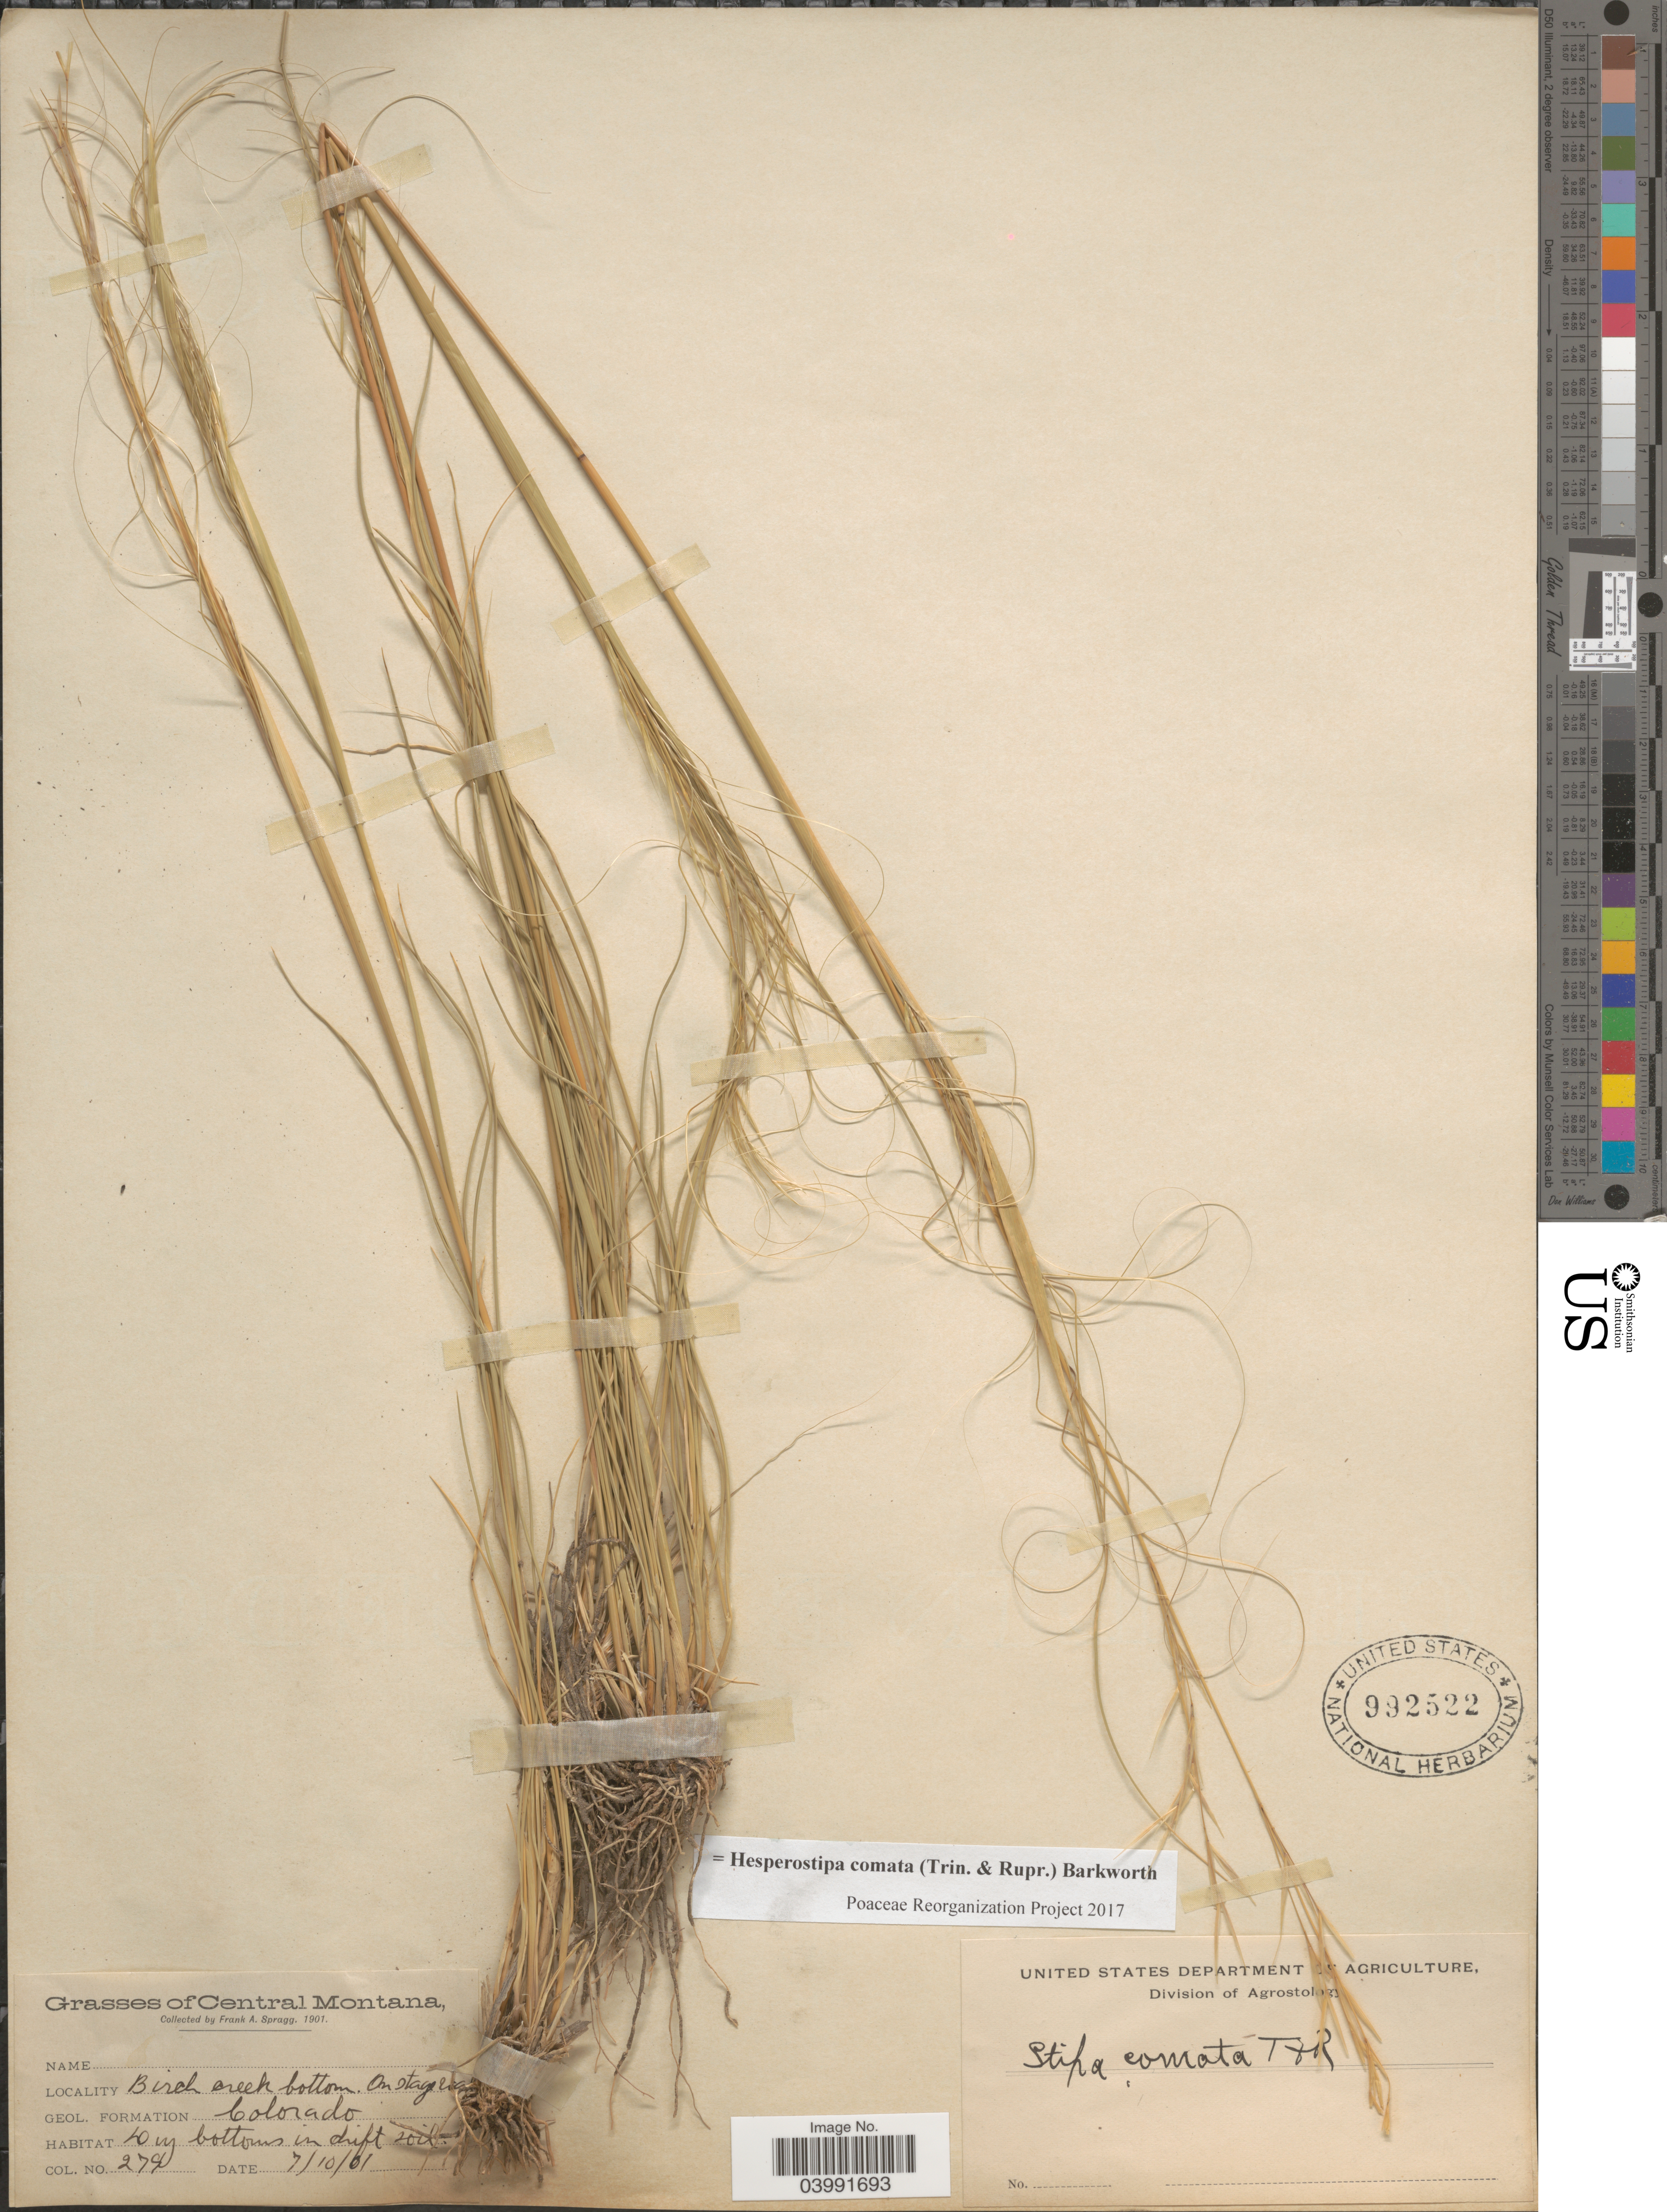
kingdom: Plantae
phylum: Tracheophyta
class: Liliopsida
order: Poales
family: Poaceae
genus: Hesperostipa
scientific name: Hesperostipa comata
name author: (Trin. & Rupr.) Barkworth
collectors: F. Spragg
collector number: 279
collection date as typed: Transcribed d/m/y: 10/7/1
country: United States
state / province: Colorado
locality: Central Montana. Birch creek bottom.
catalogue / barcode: US 992522